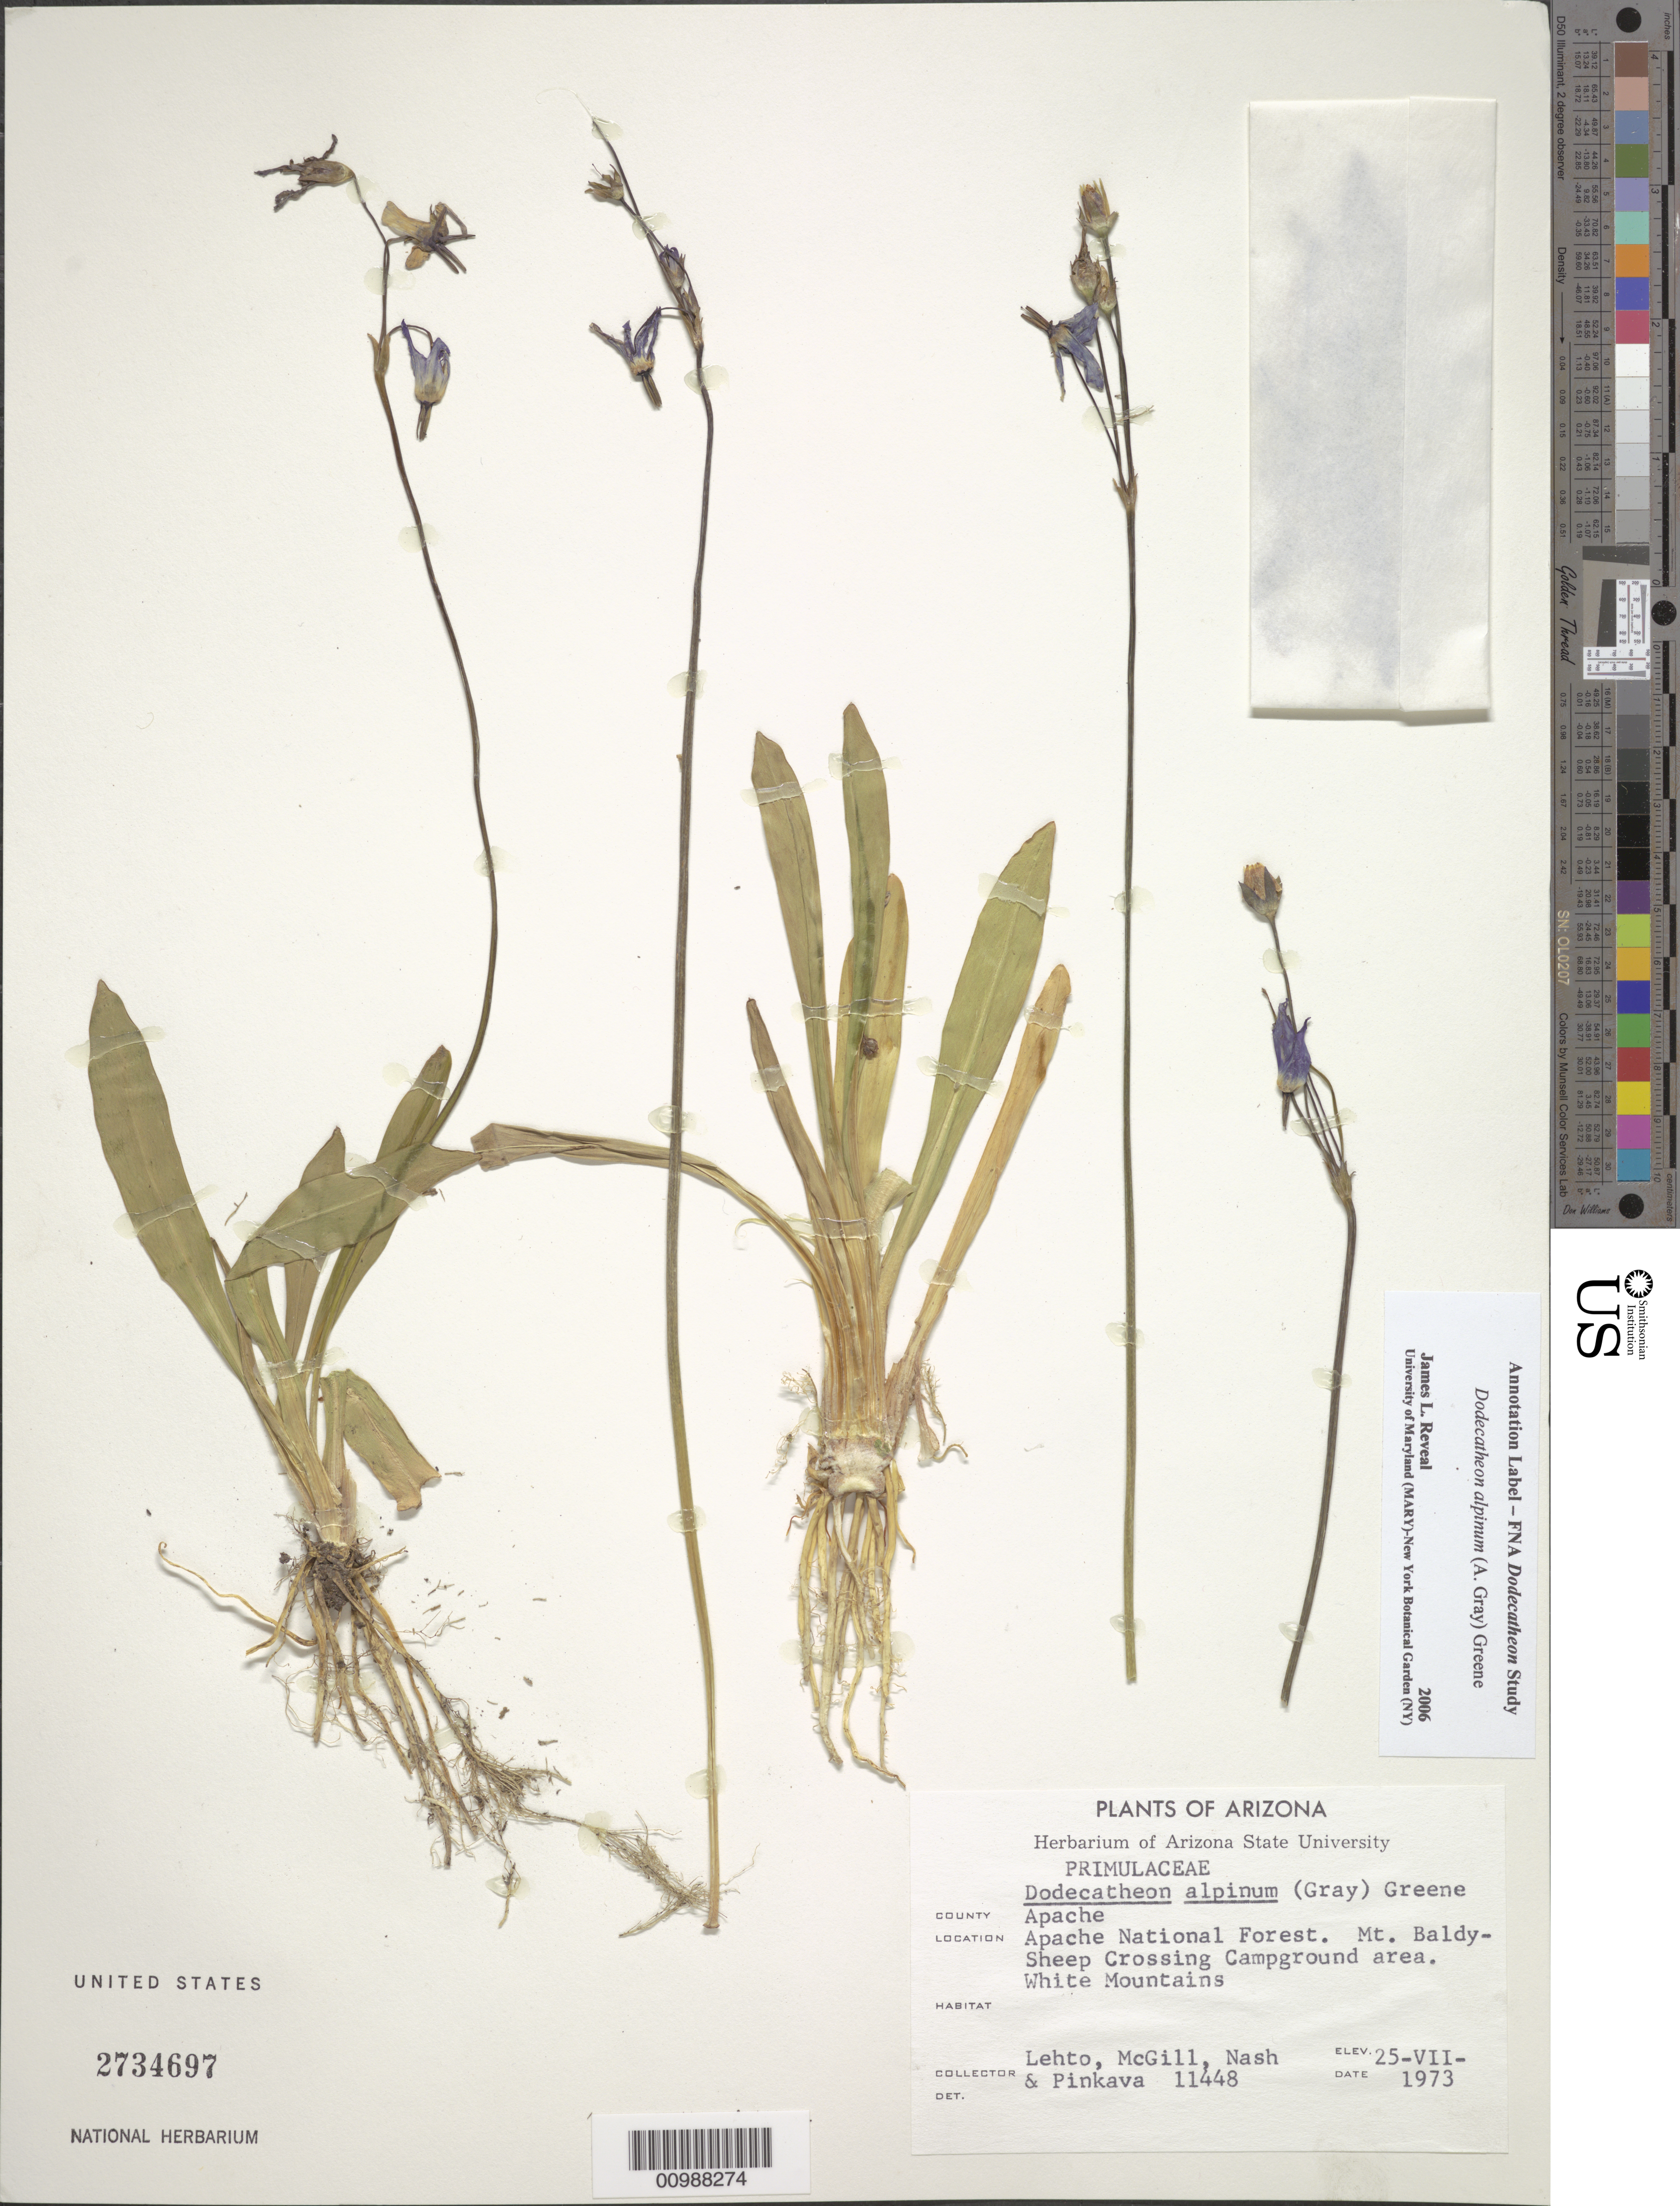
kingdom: Plantae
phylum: Tracheophyta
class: Magnoliopsida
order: Ericales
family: Primulaceae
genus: Dodecatheon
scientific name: Dodecatheon alpinum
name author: (A. Gray) Greene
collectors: E. Lehto, L. McGill, G. V. Nash & D. Pinkava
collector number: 11448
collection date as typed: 25 Jul 1973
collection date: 1973-07-25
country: United States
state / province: Arizona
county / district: Apache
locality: Apache National Forest. Mount Baldy-Sheep Cossing Campground area. White Mountains.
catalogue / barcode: US 2734697